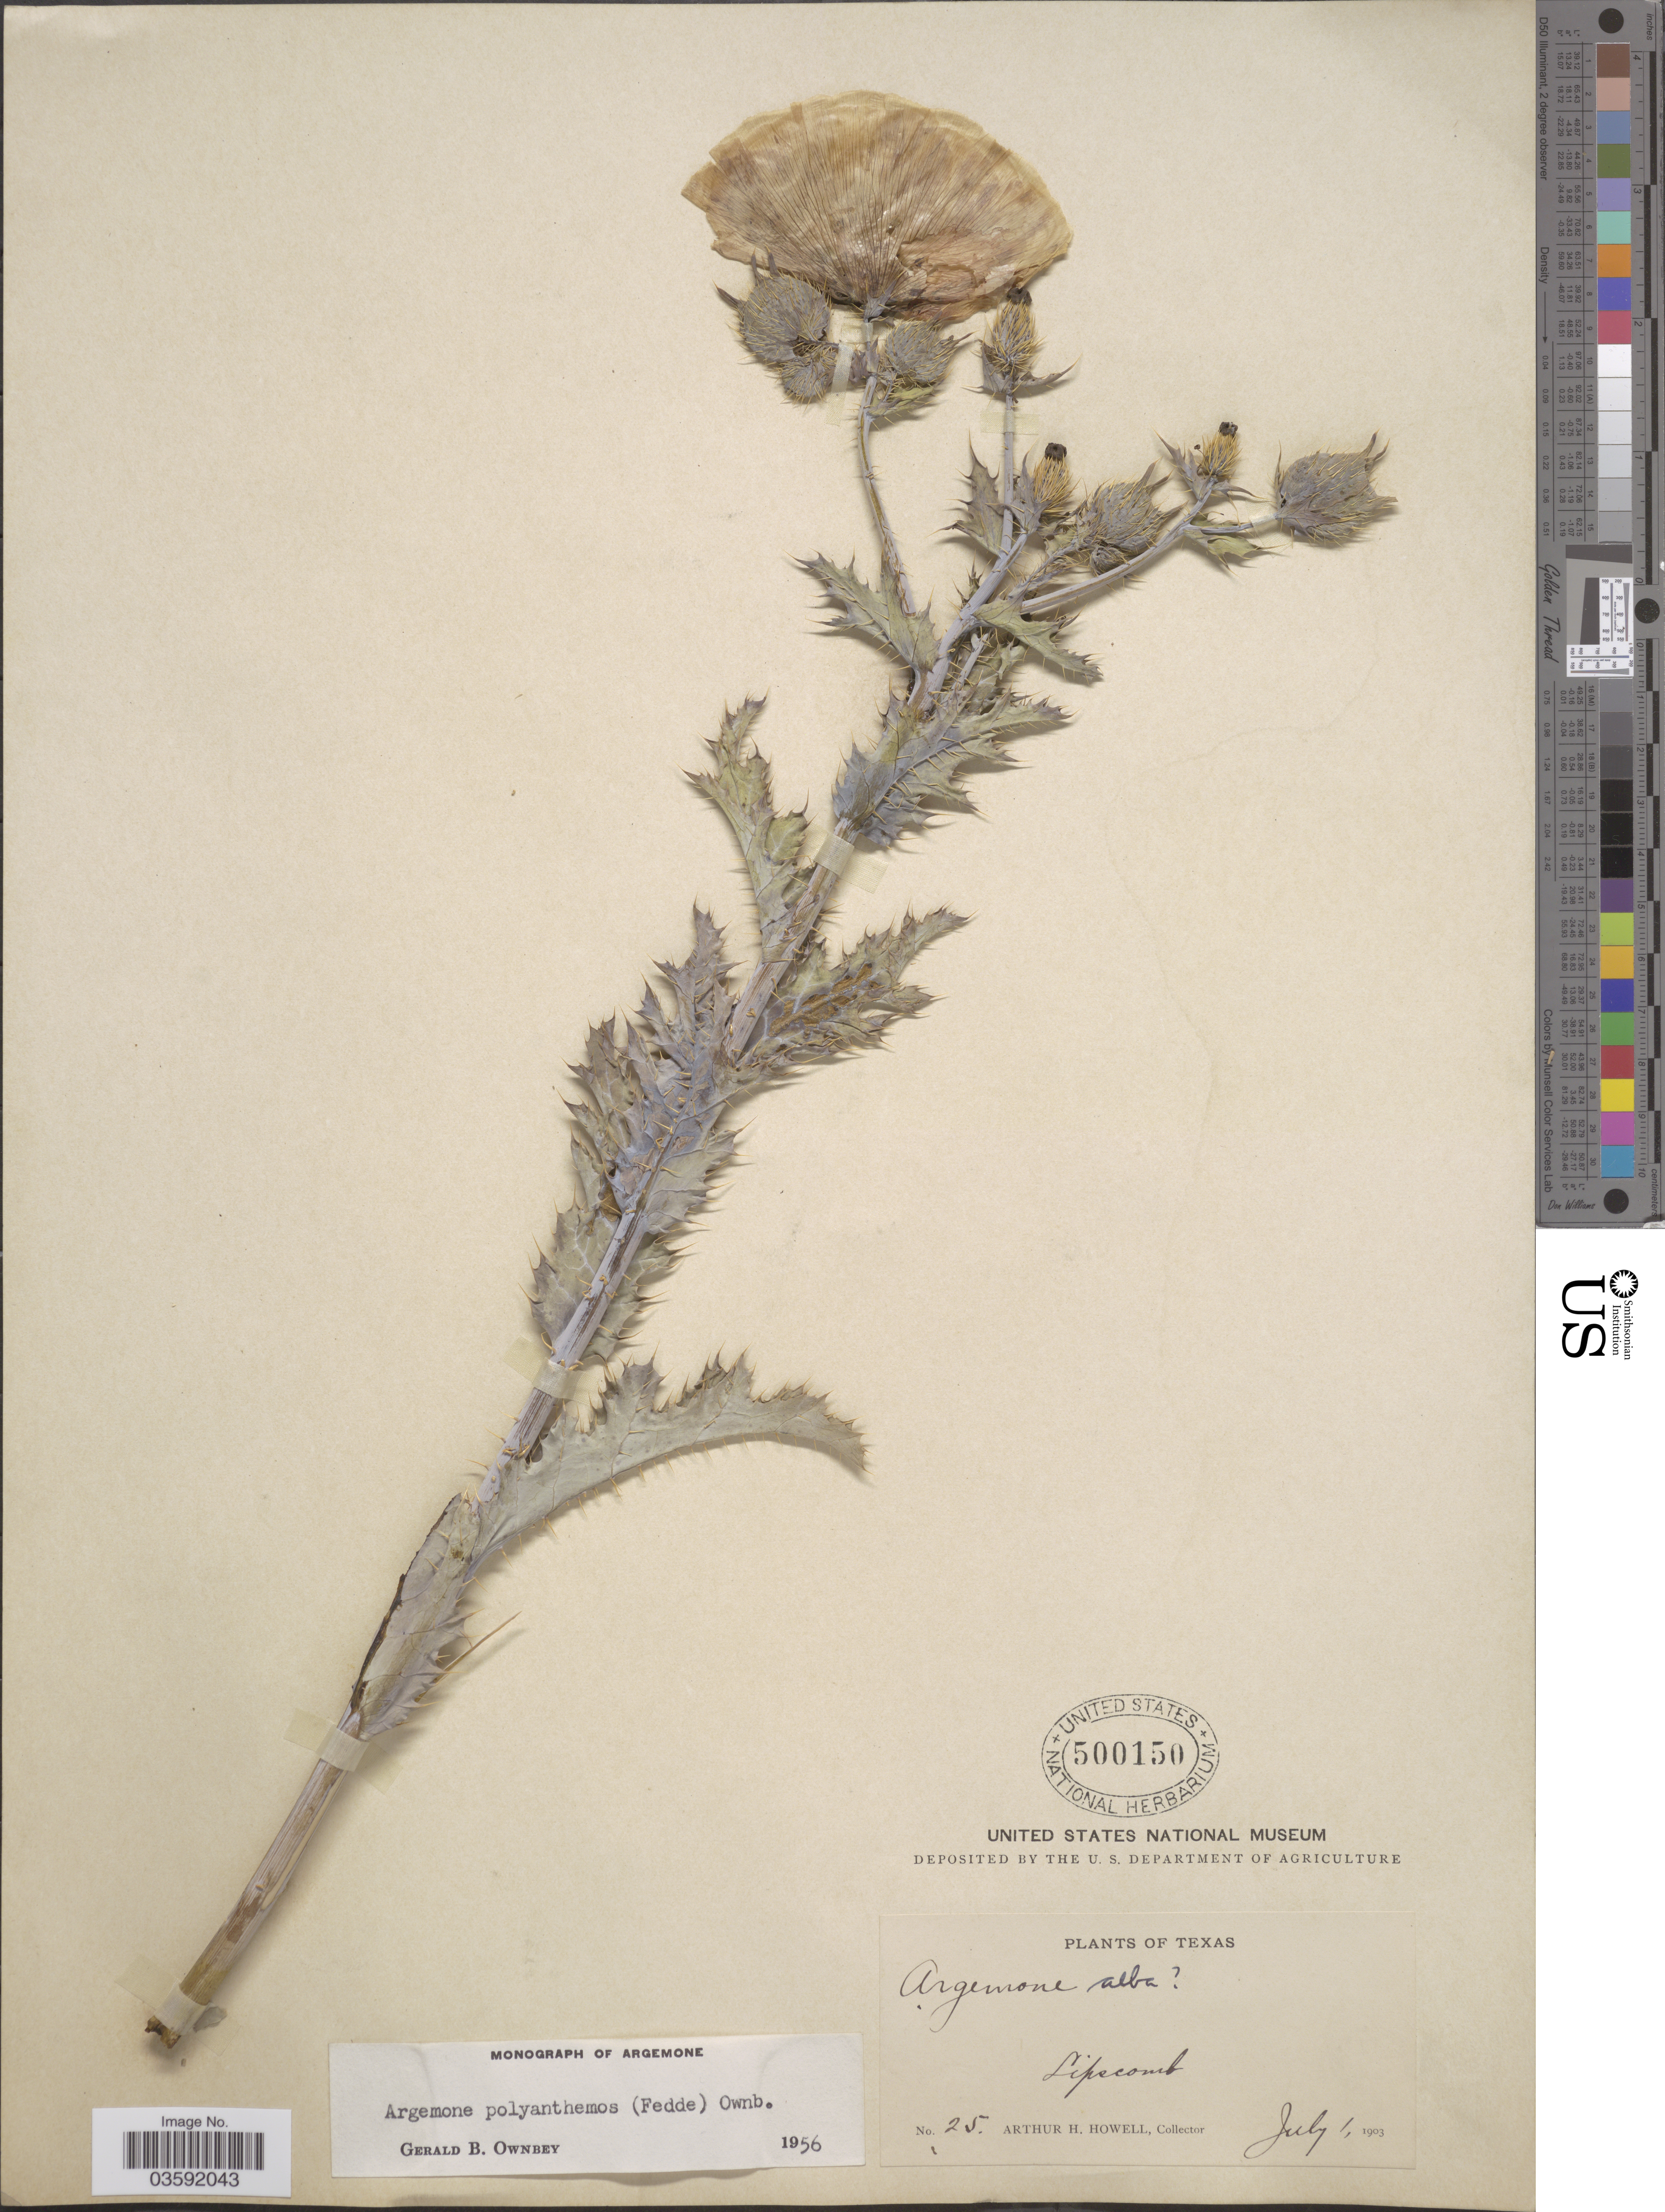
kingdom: Plantae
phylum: Tracheophyta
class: Magnoliopsida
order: Ranunculales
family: Papaveraceae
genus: Argemone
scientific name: Argemone polyanthemos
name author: (Fedde) G.B. Ownbey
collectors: A. H. Howell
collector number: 25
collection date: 1903-07-01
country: United States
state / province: Texas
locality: Lipscomb.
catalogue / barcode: US 500150